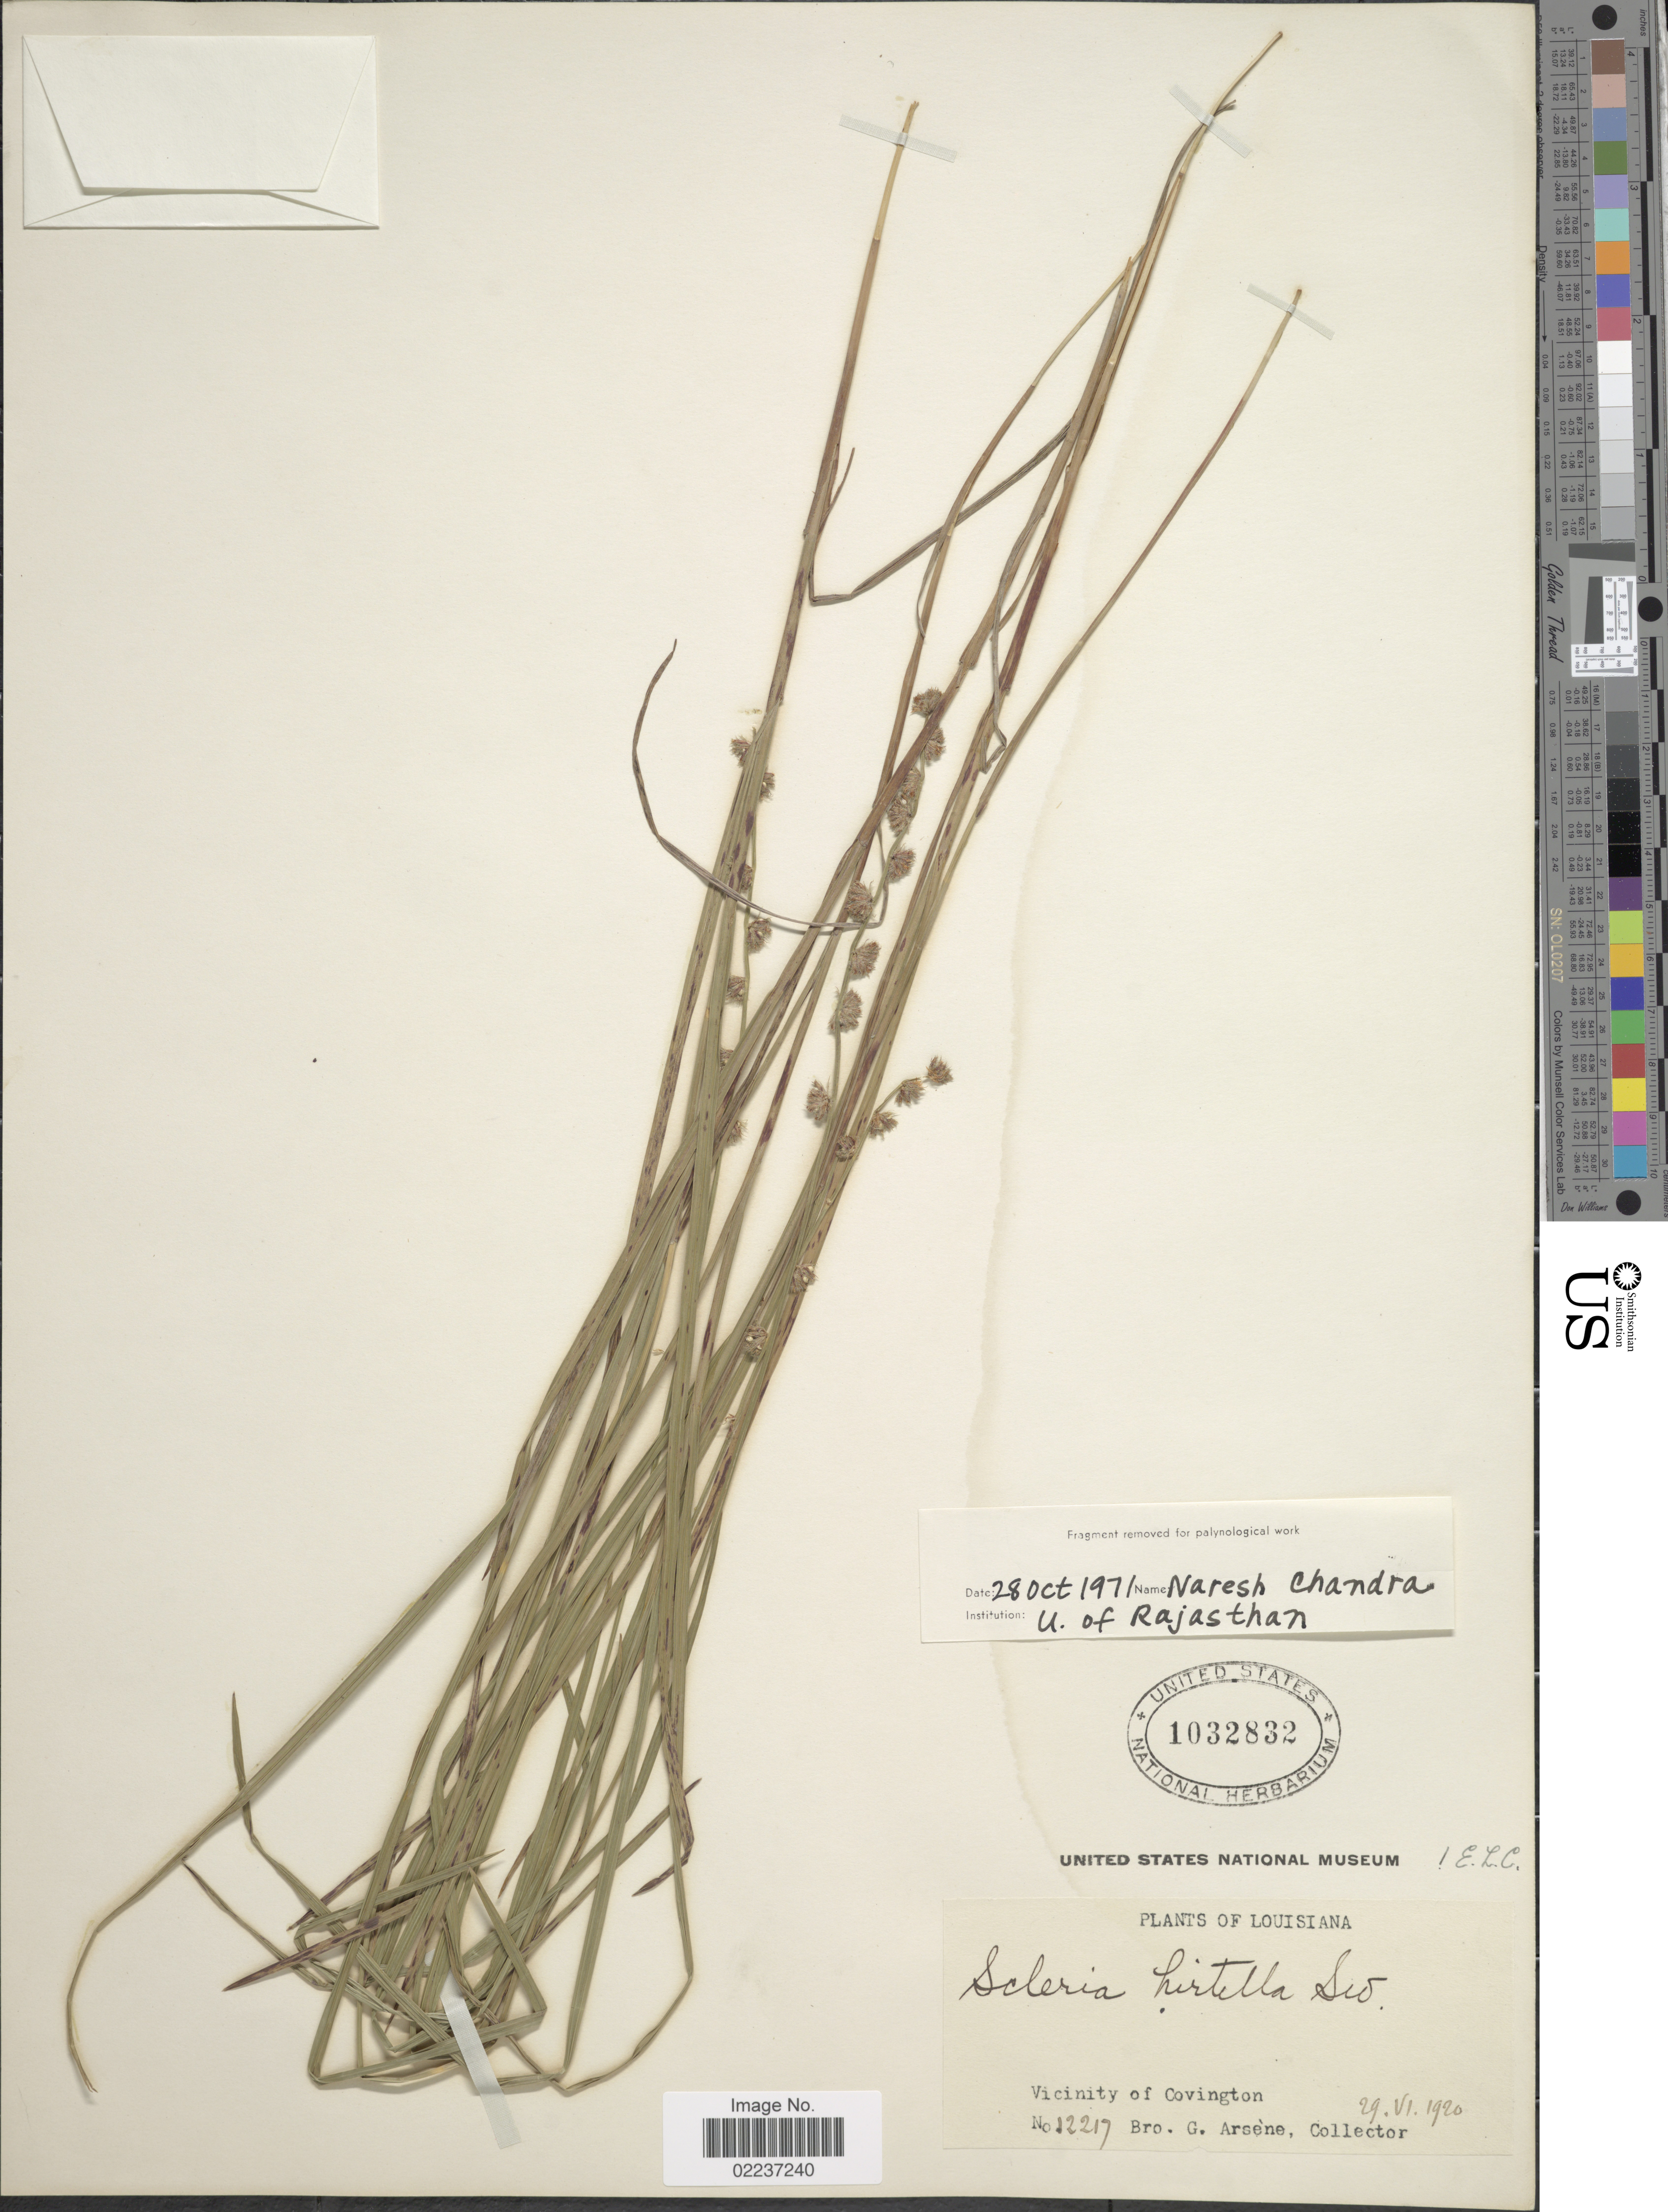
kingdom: Plantae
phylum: Tracheophyta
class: Liliopsida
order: Poales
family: Cyperaceae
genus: Scleria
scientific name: Scleria hirtella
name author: Sw.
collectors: Bro. G. Arsène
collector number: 12217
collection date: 1920-06-29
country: United States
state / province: Louisiana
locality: Vicinity of Covington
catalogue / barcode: US 1032832